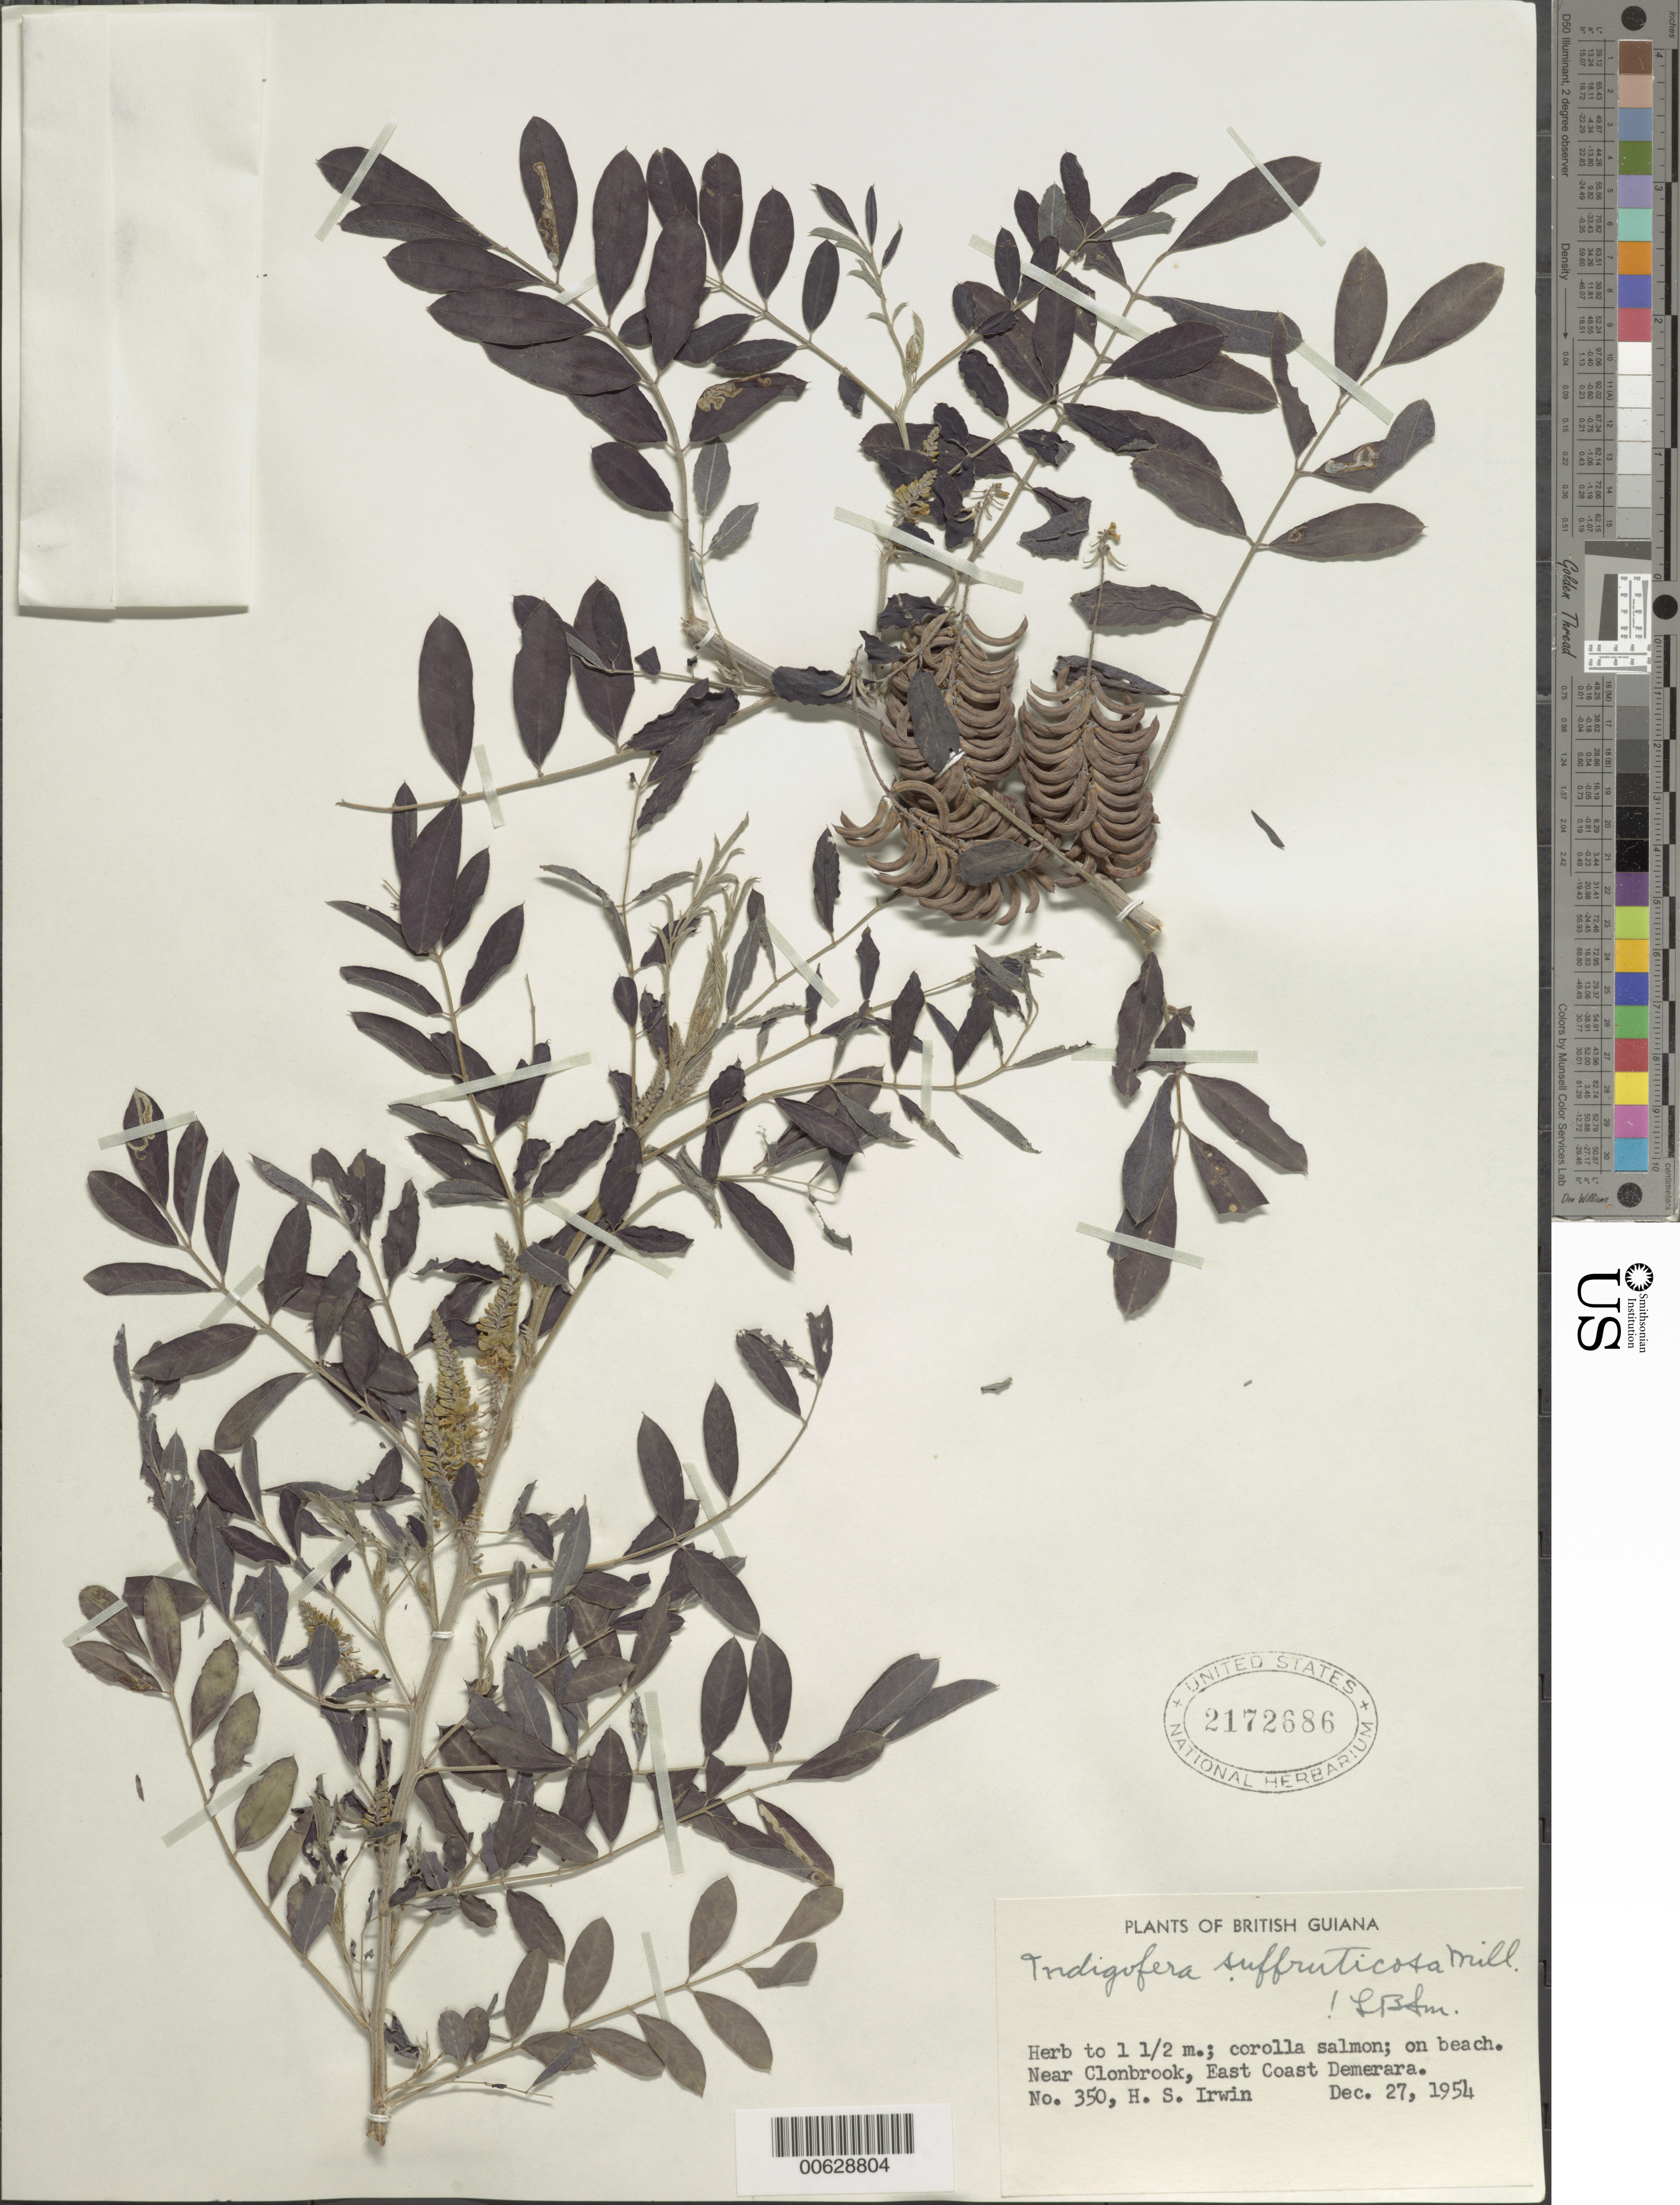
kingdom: Plantae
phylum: Tracheophyta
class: Magnoliopsida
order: Fabales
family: Fabaceae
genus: Indigofera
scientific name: Indigofera suffruticosa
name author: Mill.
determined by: Smith, Lyman B., (US), NMNH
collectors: H. Irwin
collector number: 350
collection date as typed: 27-Dec-54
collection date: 1954-12-27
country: Guyana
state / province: Demerara-Mahaica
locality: East Coast Demerara, near Clonbrook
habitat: Beach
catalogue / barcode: US 2172686